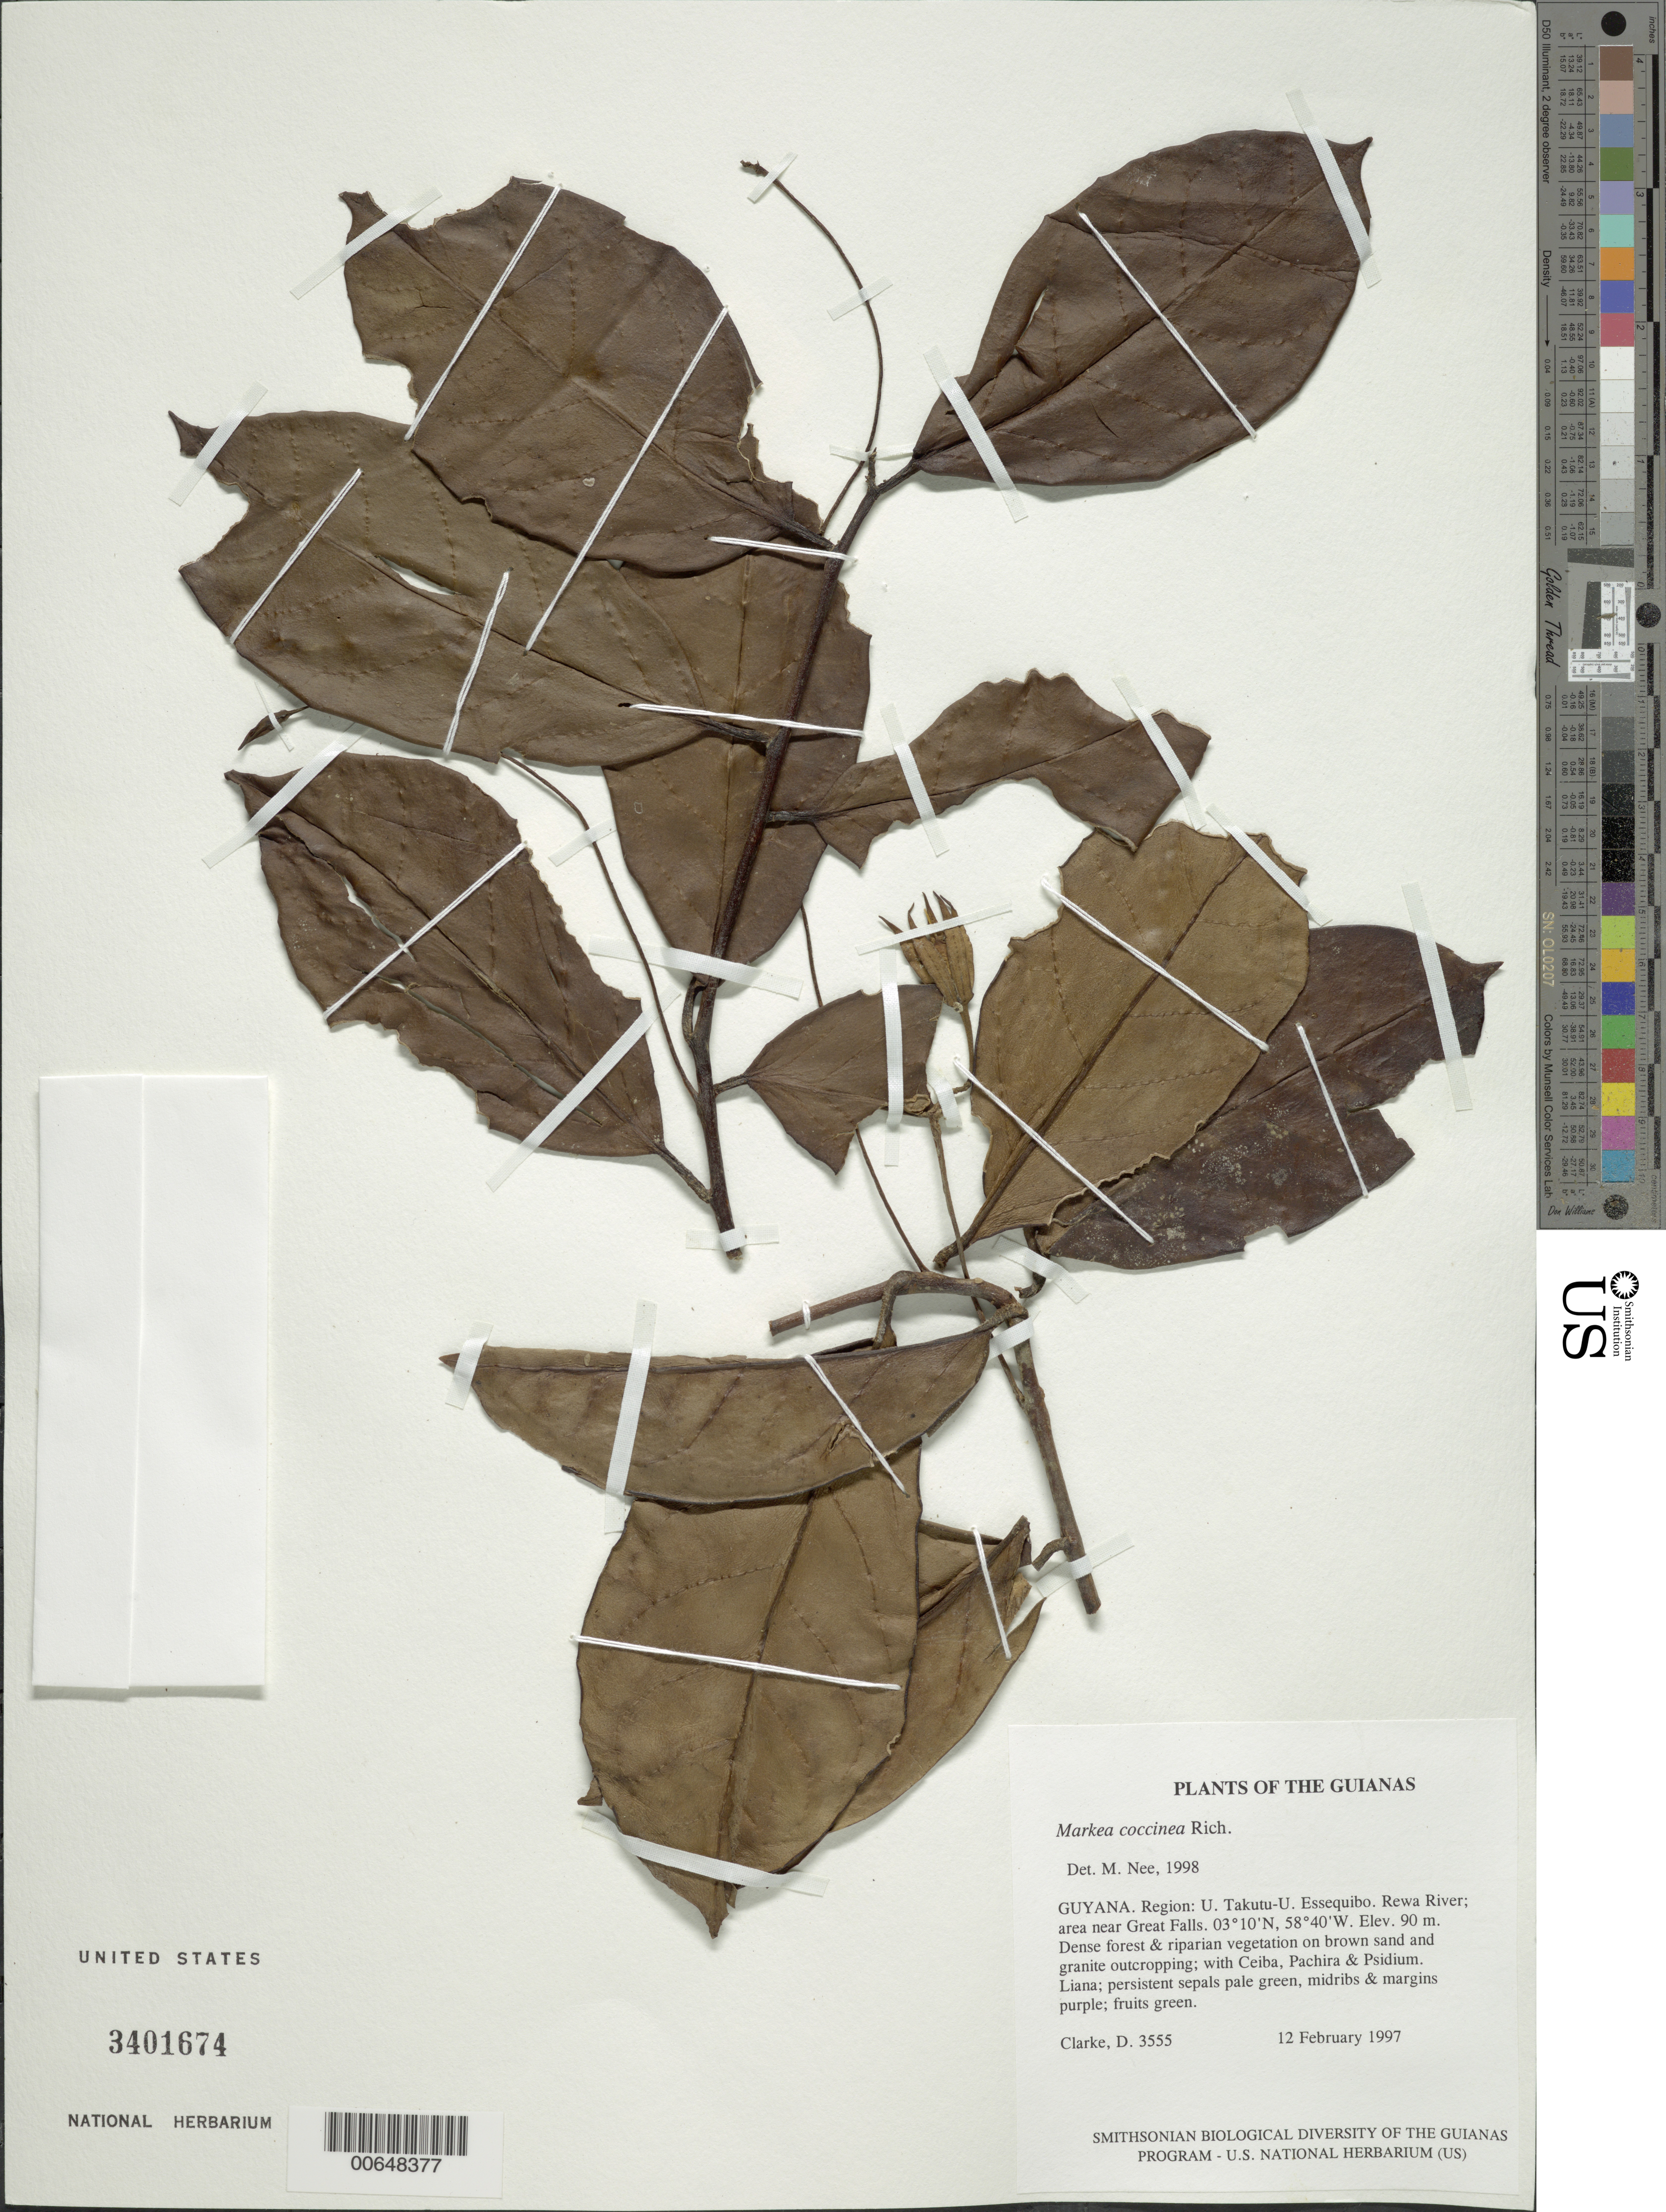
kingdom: Plantae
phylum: Tracheophyta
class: Magnoliopsida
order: Solanales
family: Solanaceae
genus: Markea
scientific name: Markea coccinea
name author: Rich.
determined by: Nee, Michael H.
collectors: H. D. Clarke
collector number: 3555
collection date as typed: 12 February 1997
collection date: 1997-02-12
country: Guyana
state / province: U. Takutu-U. Essequibo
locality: Rewa River; area near Great Falls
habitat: Dense forest & riparian vegetation on brown sand and granite outcropping; with Ceiba, Pachira & Psidium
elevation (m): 90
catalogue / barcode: US 3401674